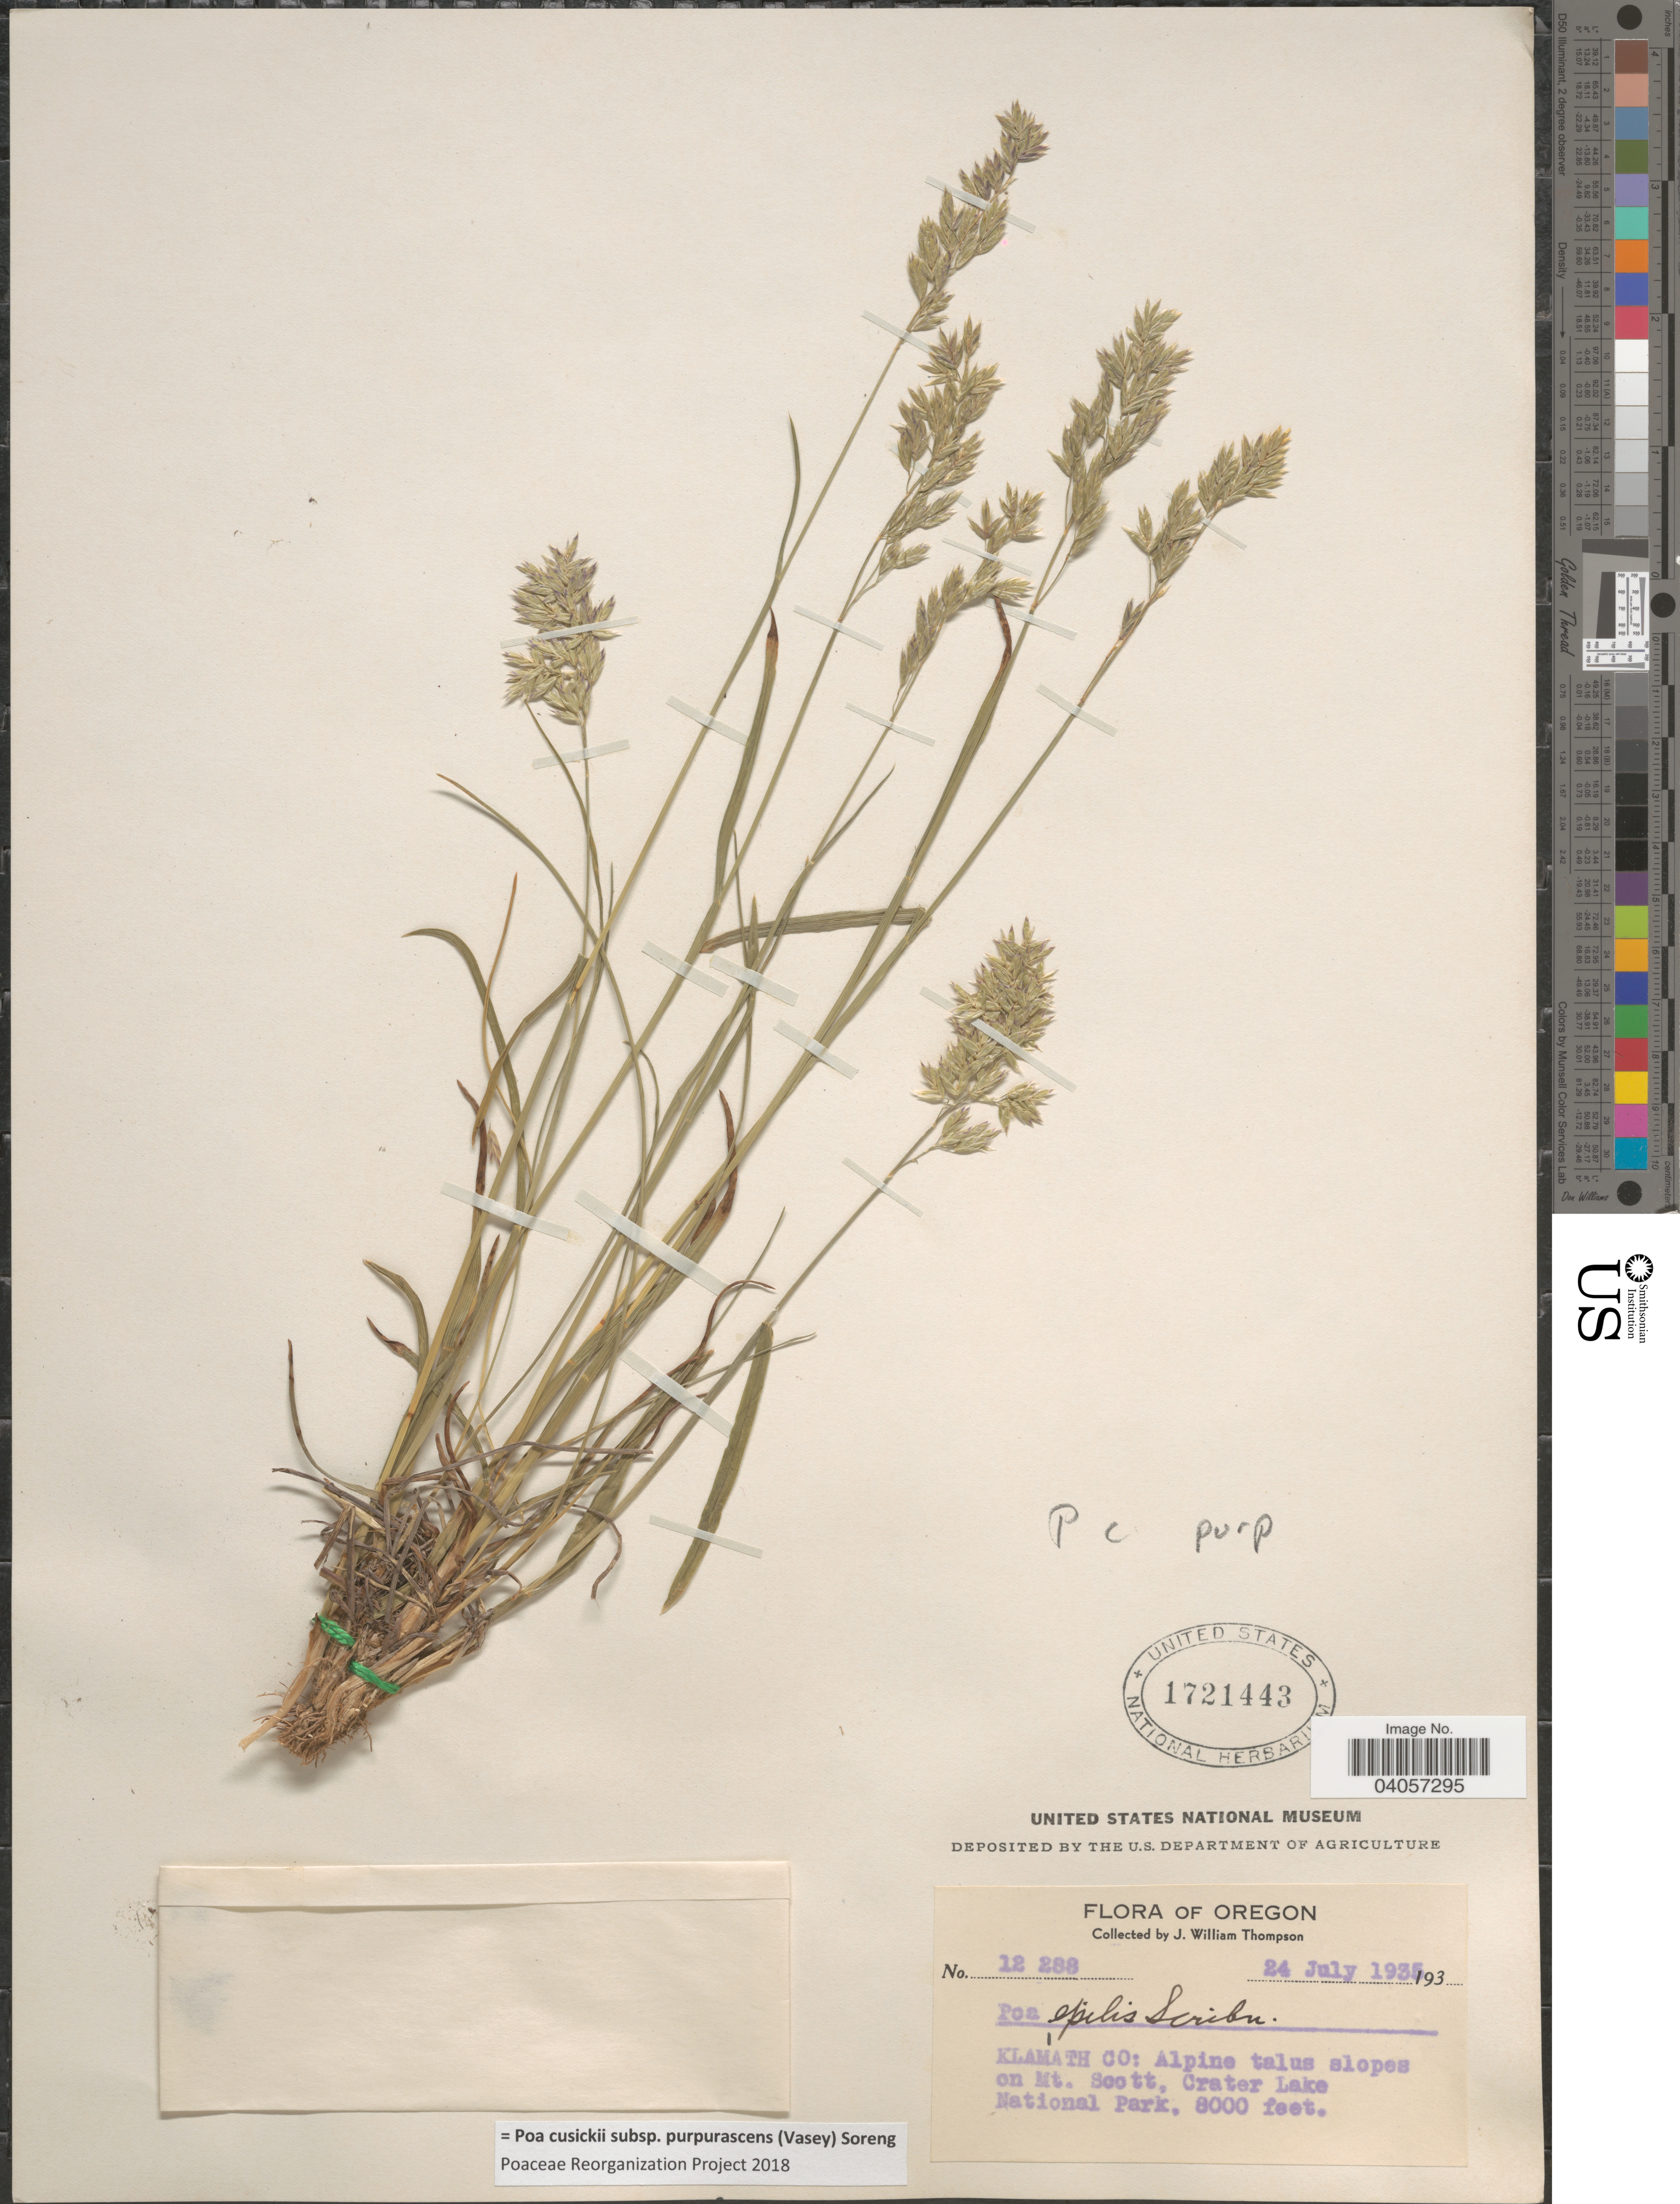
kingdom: Plantae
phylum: Tracheophyta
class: Liliopsida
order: Poales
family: Poaceae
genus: Poa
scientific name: Poa cusickii subsp. purpurascens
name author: (Vasey) Soreng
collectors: J. W. Thompson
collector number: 12288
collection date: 1935-07-24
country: United States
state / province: Oregon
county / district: Klamath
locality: Klamath Co: Alpine talus slopes on Mt. Scott, Crater Lake National Park.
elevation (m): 2438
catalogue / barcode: US 1721443